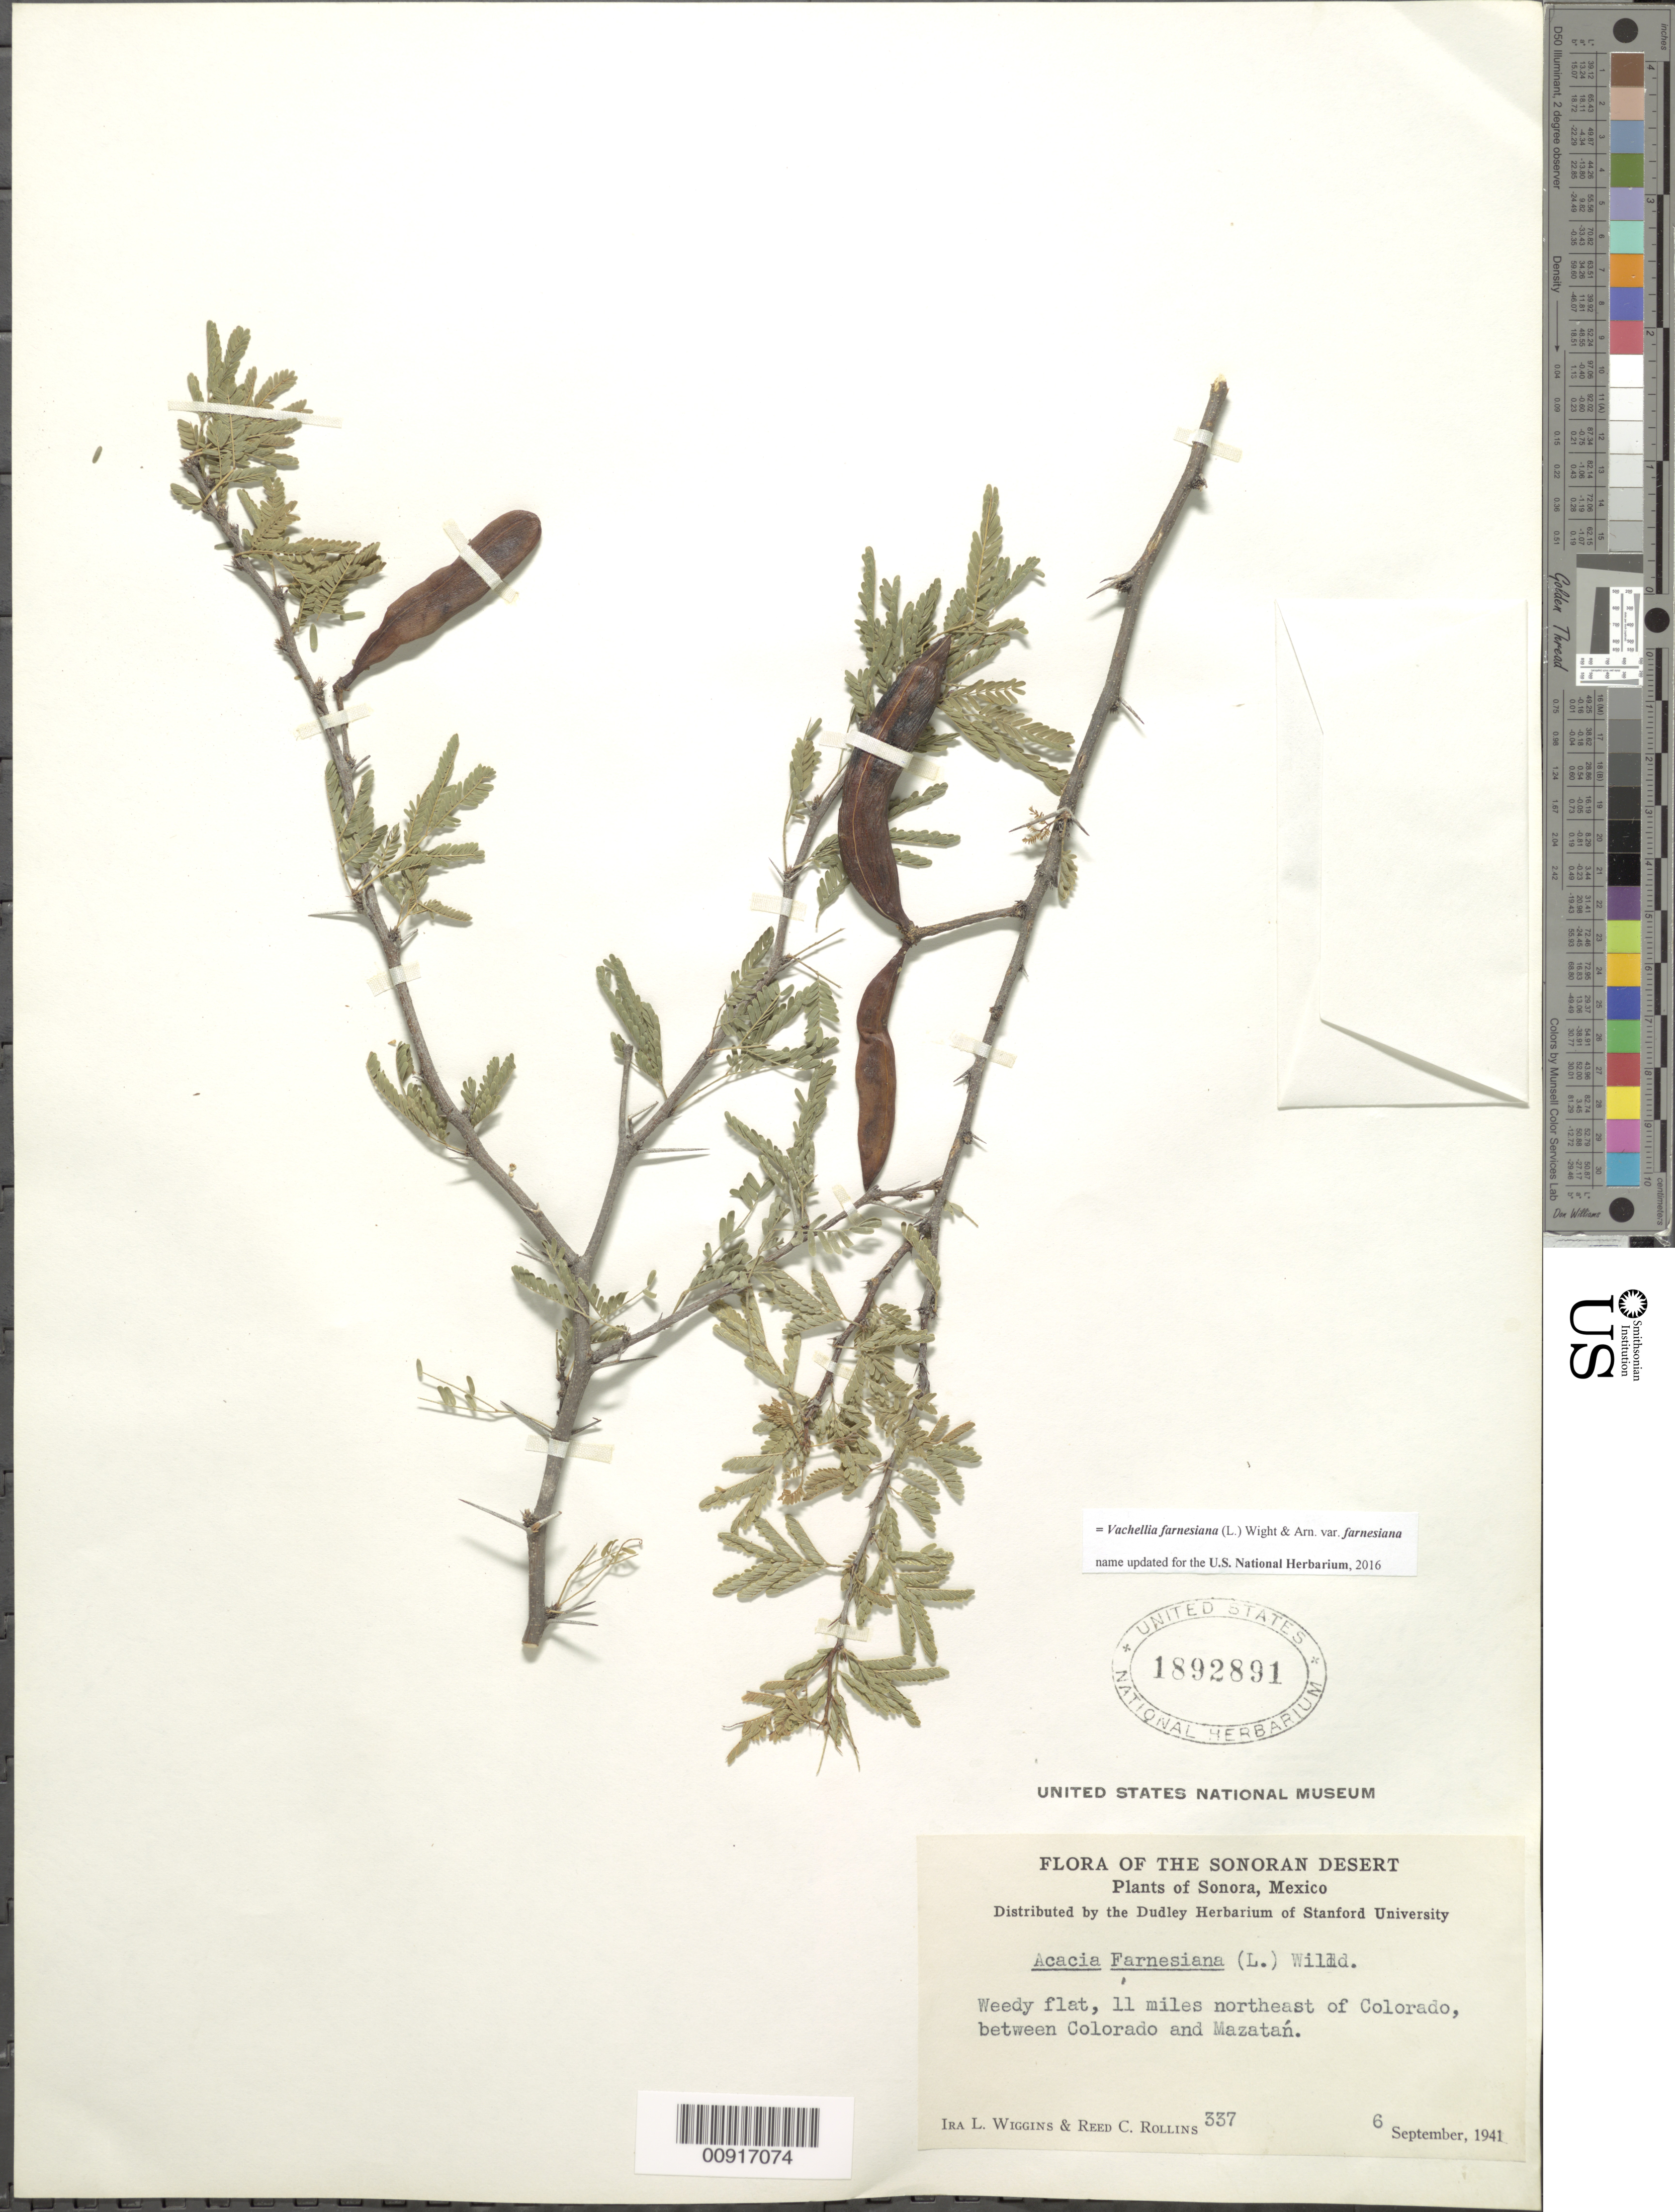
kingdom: Plantae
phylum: Tracheophyta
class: Magnoliopsida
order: Fabales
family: Fabaceae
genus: Vachellia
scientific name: Vachellia farnesiana var. farnesiana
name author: (L.) Wight & Arn.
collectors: I. L. Wiggins & R. C. Rollins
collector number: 337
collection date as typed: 06 Sep 1941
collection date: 1941-09-06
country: Mexico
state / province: Sonora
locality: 11 miles northeast of Colorado, between Colorado and Mazatán.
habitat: Weedy flat.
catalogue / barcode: US 1892891